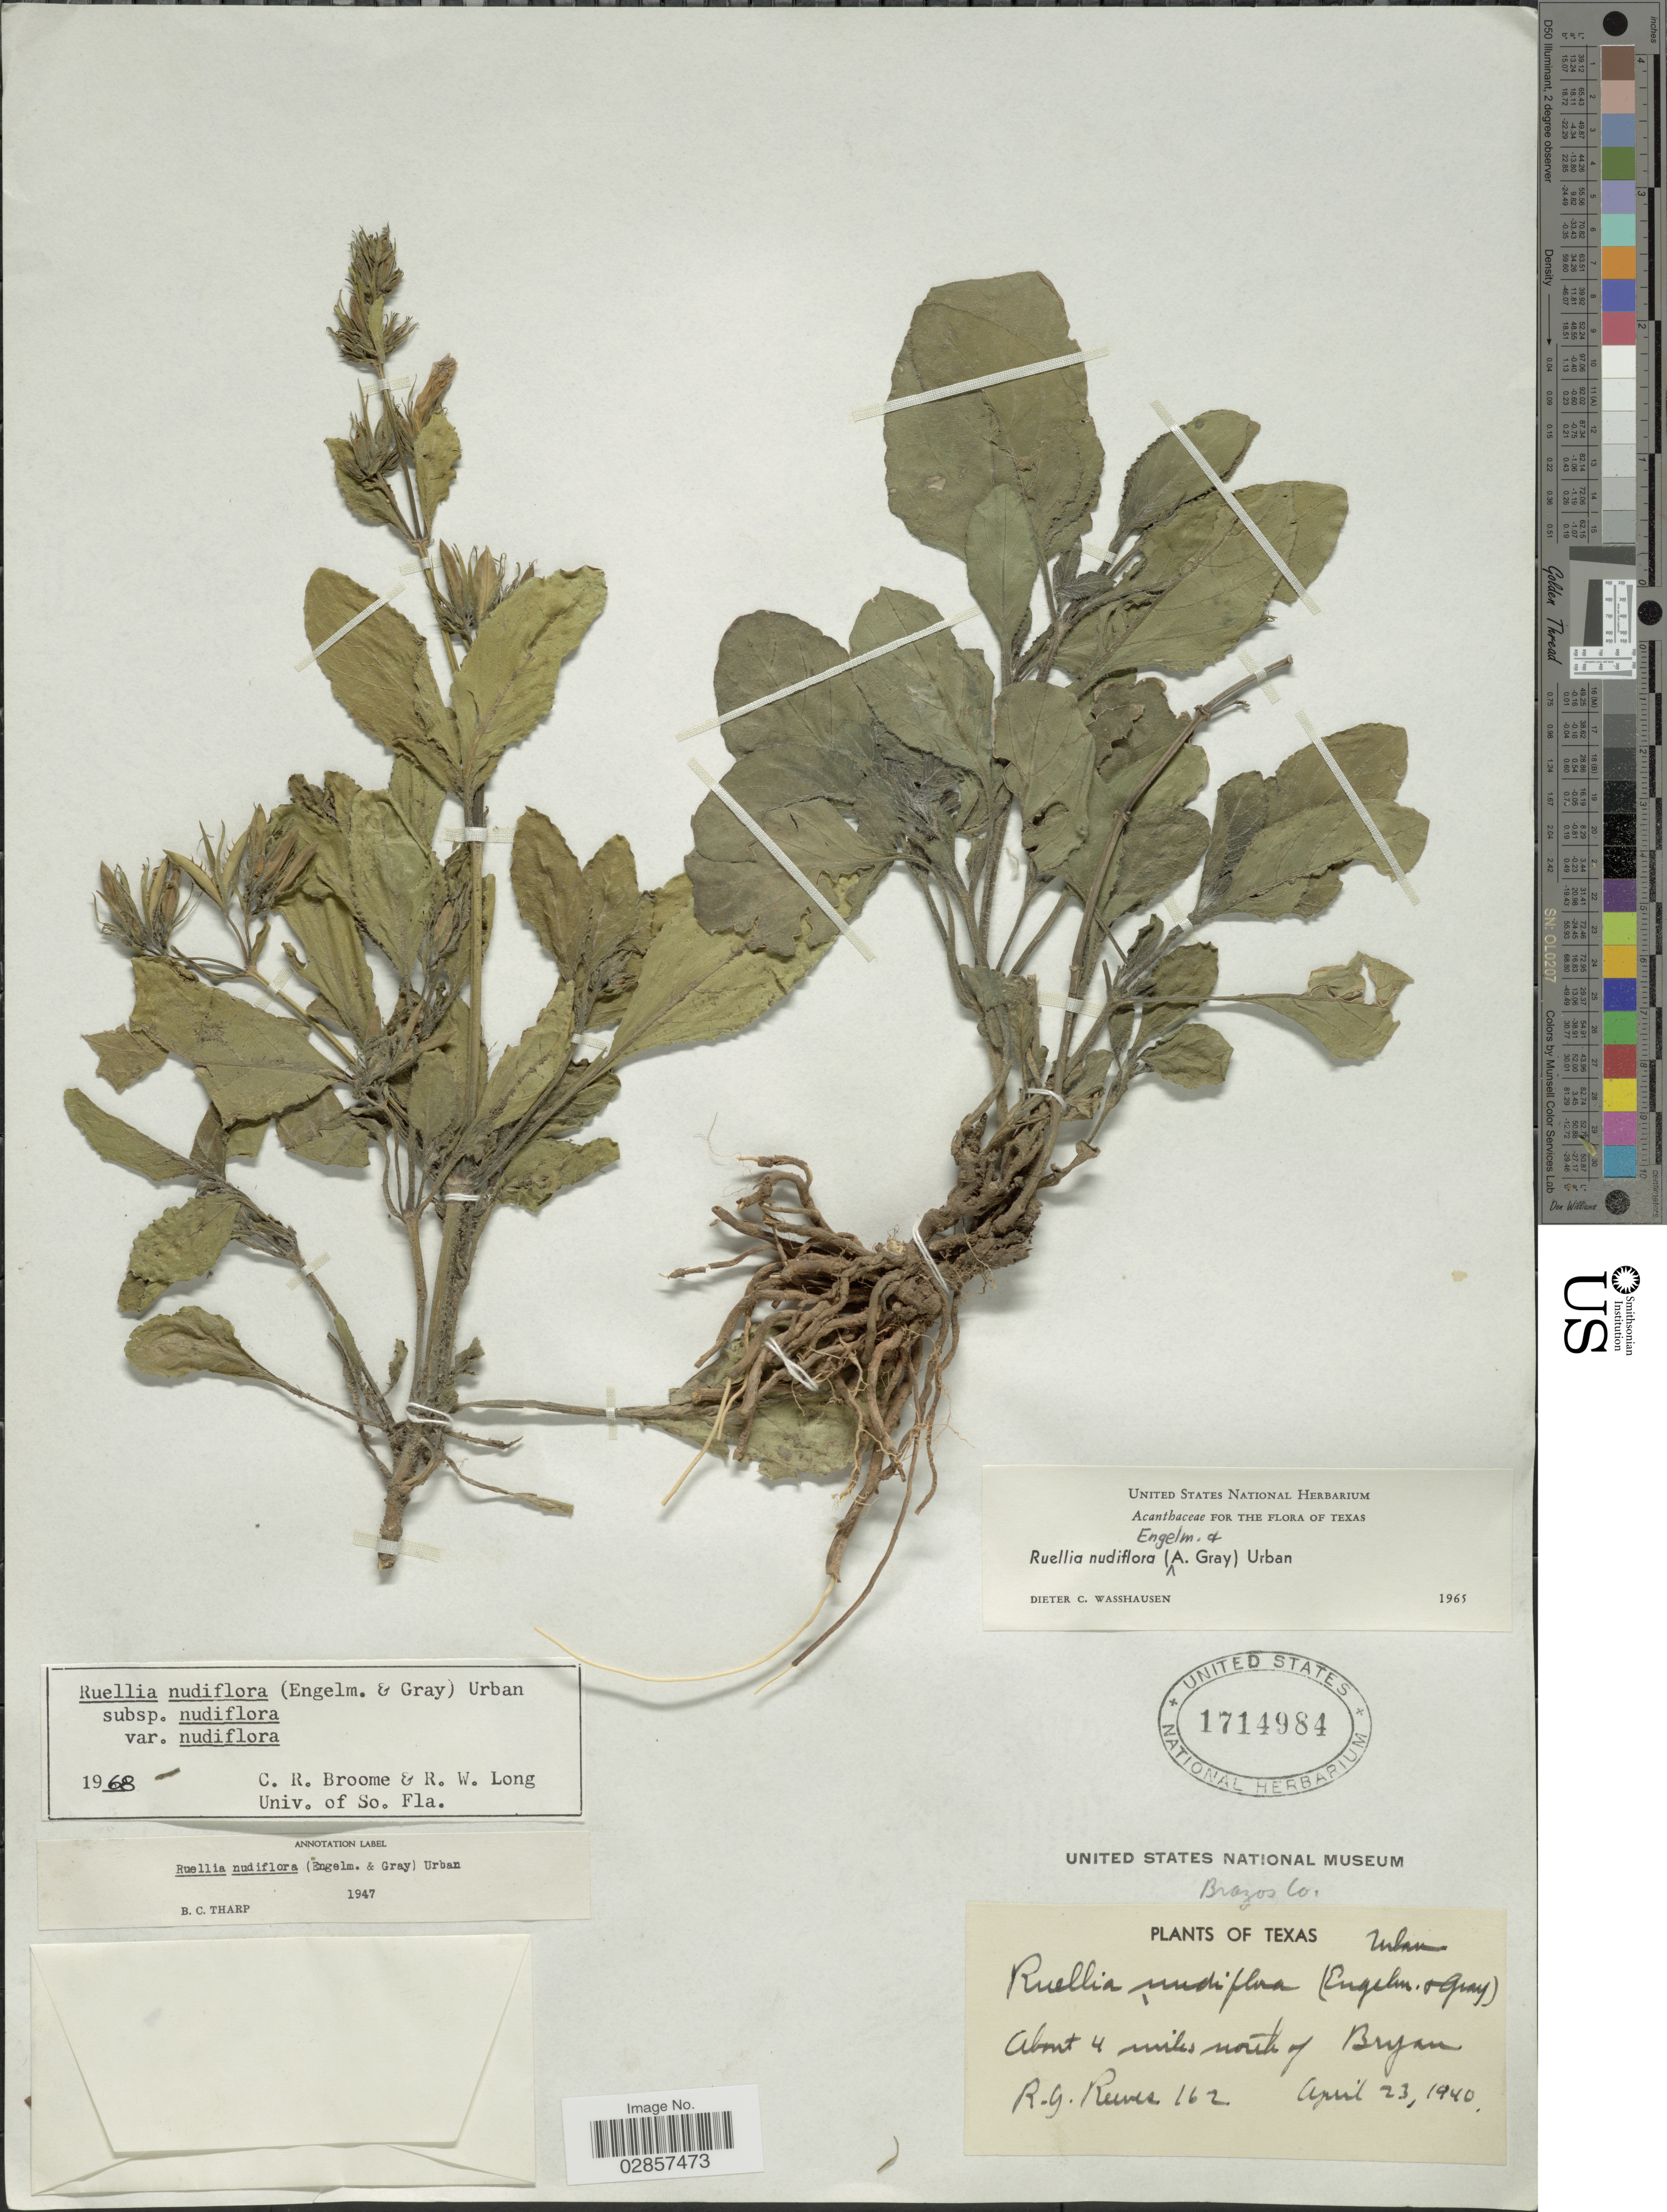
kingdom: Plantae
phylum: Tracheophyta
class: Magnoliopsida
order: Lamiales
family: Acanthaceae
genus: Ruellia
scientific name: Ruellia nudiflora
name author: (Engelm. & A. Gray) Urb.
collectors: R. G. Reeves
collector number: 162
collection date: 1940-04-23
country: United States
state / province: Texas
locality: Brazos Co., About 4 miles north of Bryan.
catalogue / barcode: US 1714984